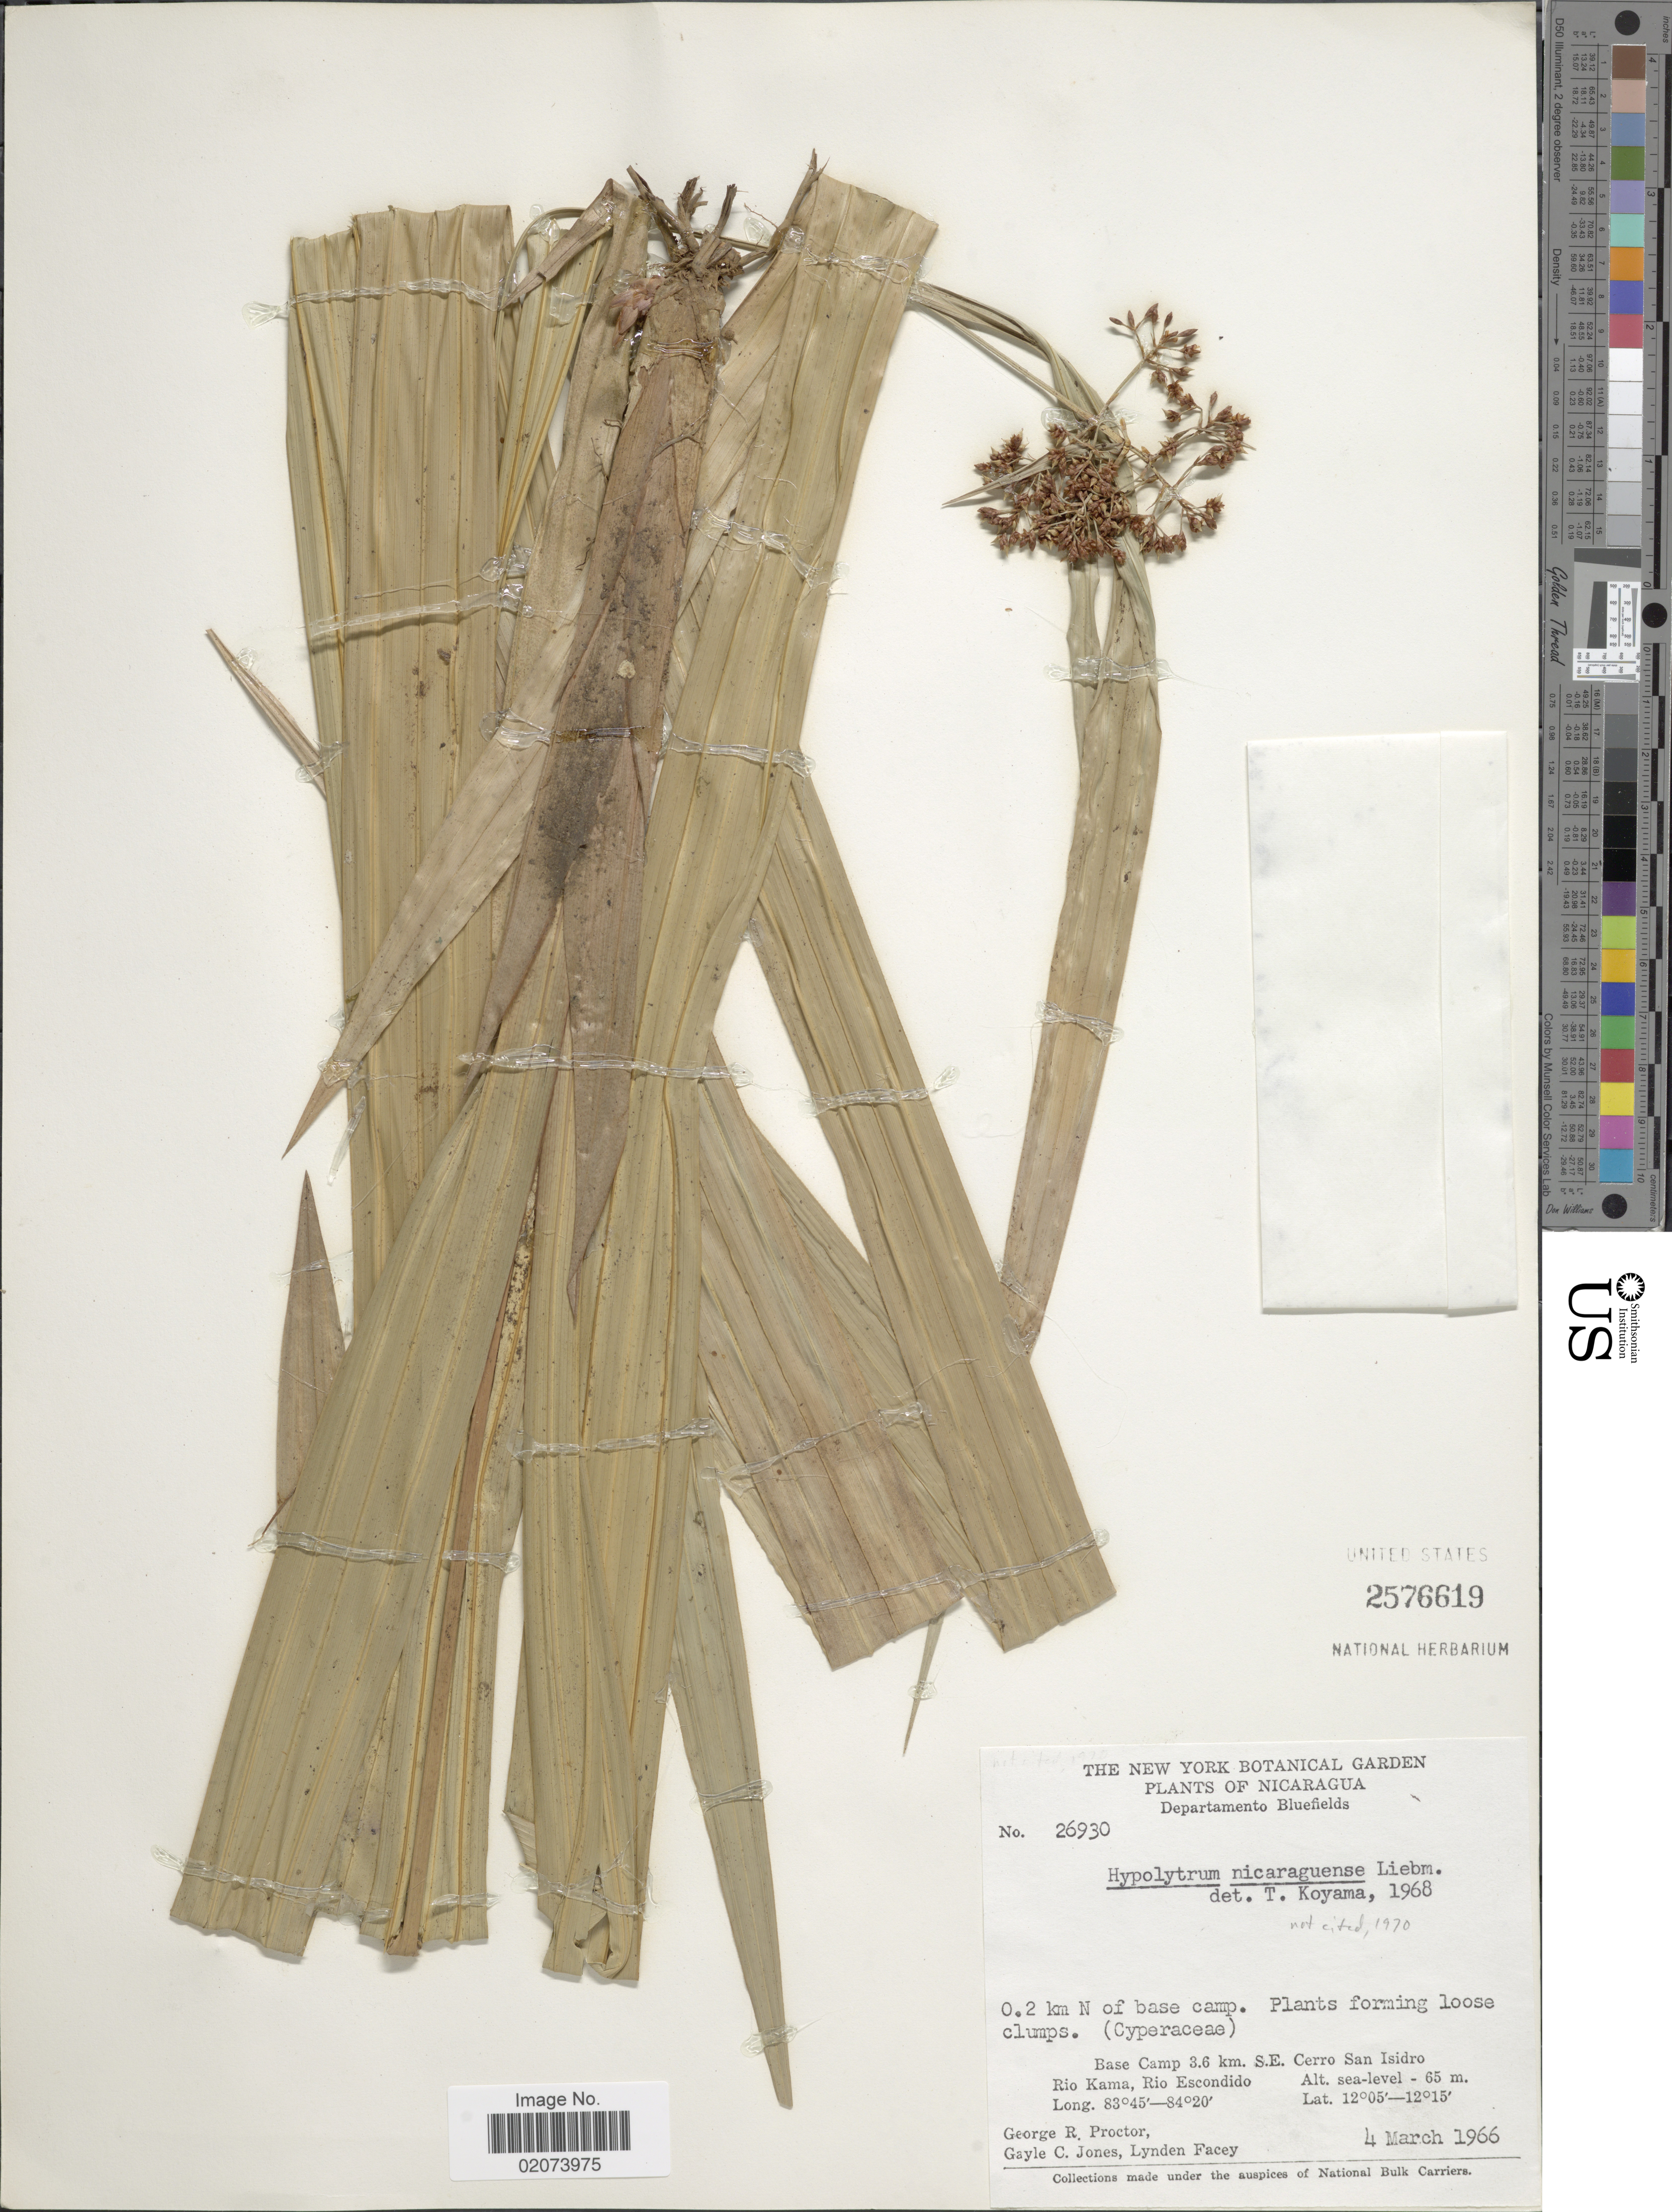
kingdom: Plantae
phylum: Tracheophyta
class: Liliopsida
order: Poales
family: Cyperaceae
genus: Hypolytrum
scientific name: Hypolytrum longifolium subsp. nicaraguense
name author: (Liebm.) T. Koyama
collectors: G. Proctor, G. C. Jones & L. Facey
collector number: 26930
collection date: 1966-03-04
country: Nicaragua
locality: Departamento Bluefields, Base Camp 3.6 km S.E. Cerro San Isidro, Rio Kama, Eio Escondido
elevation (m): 65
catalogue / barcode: US 2576619